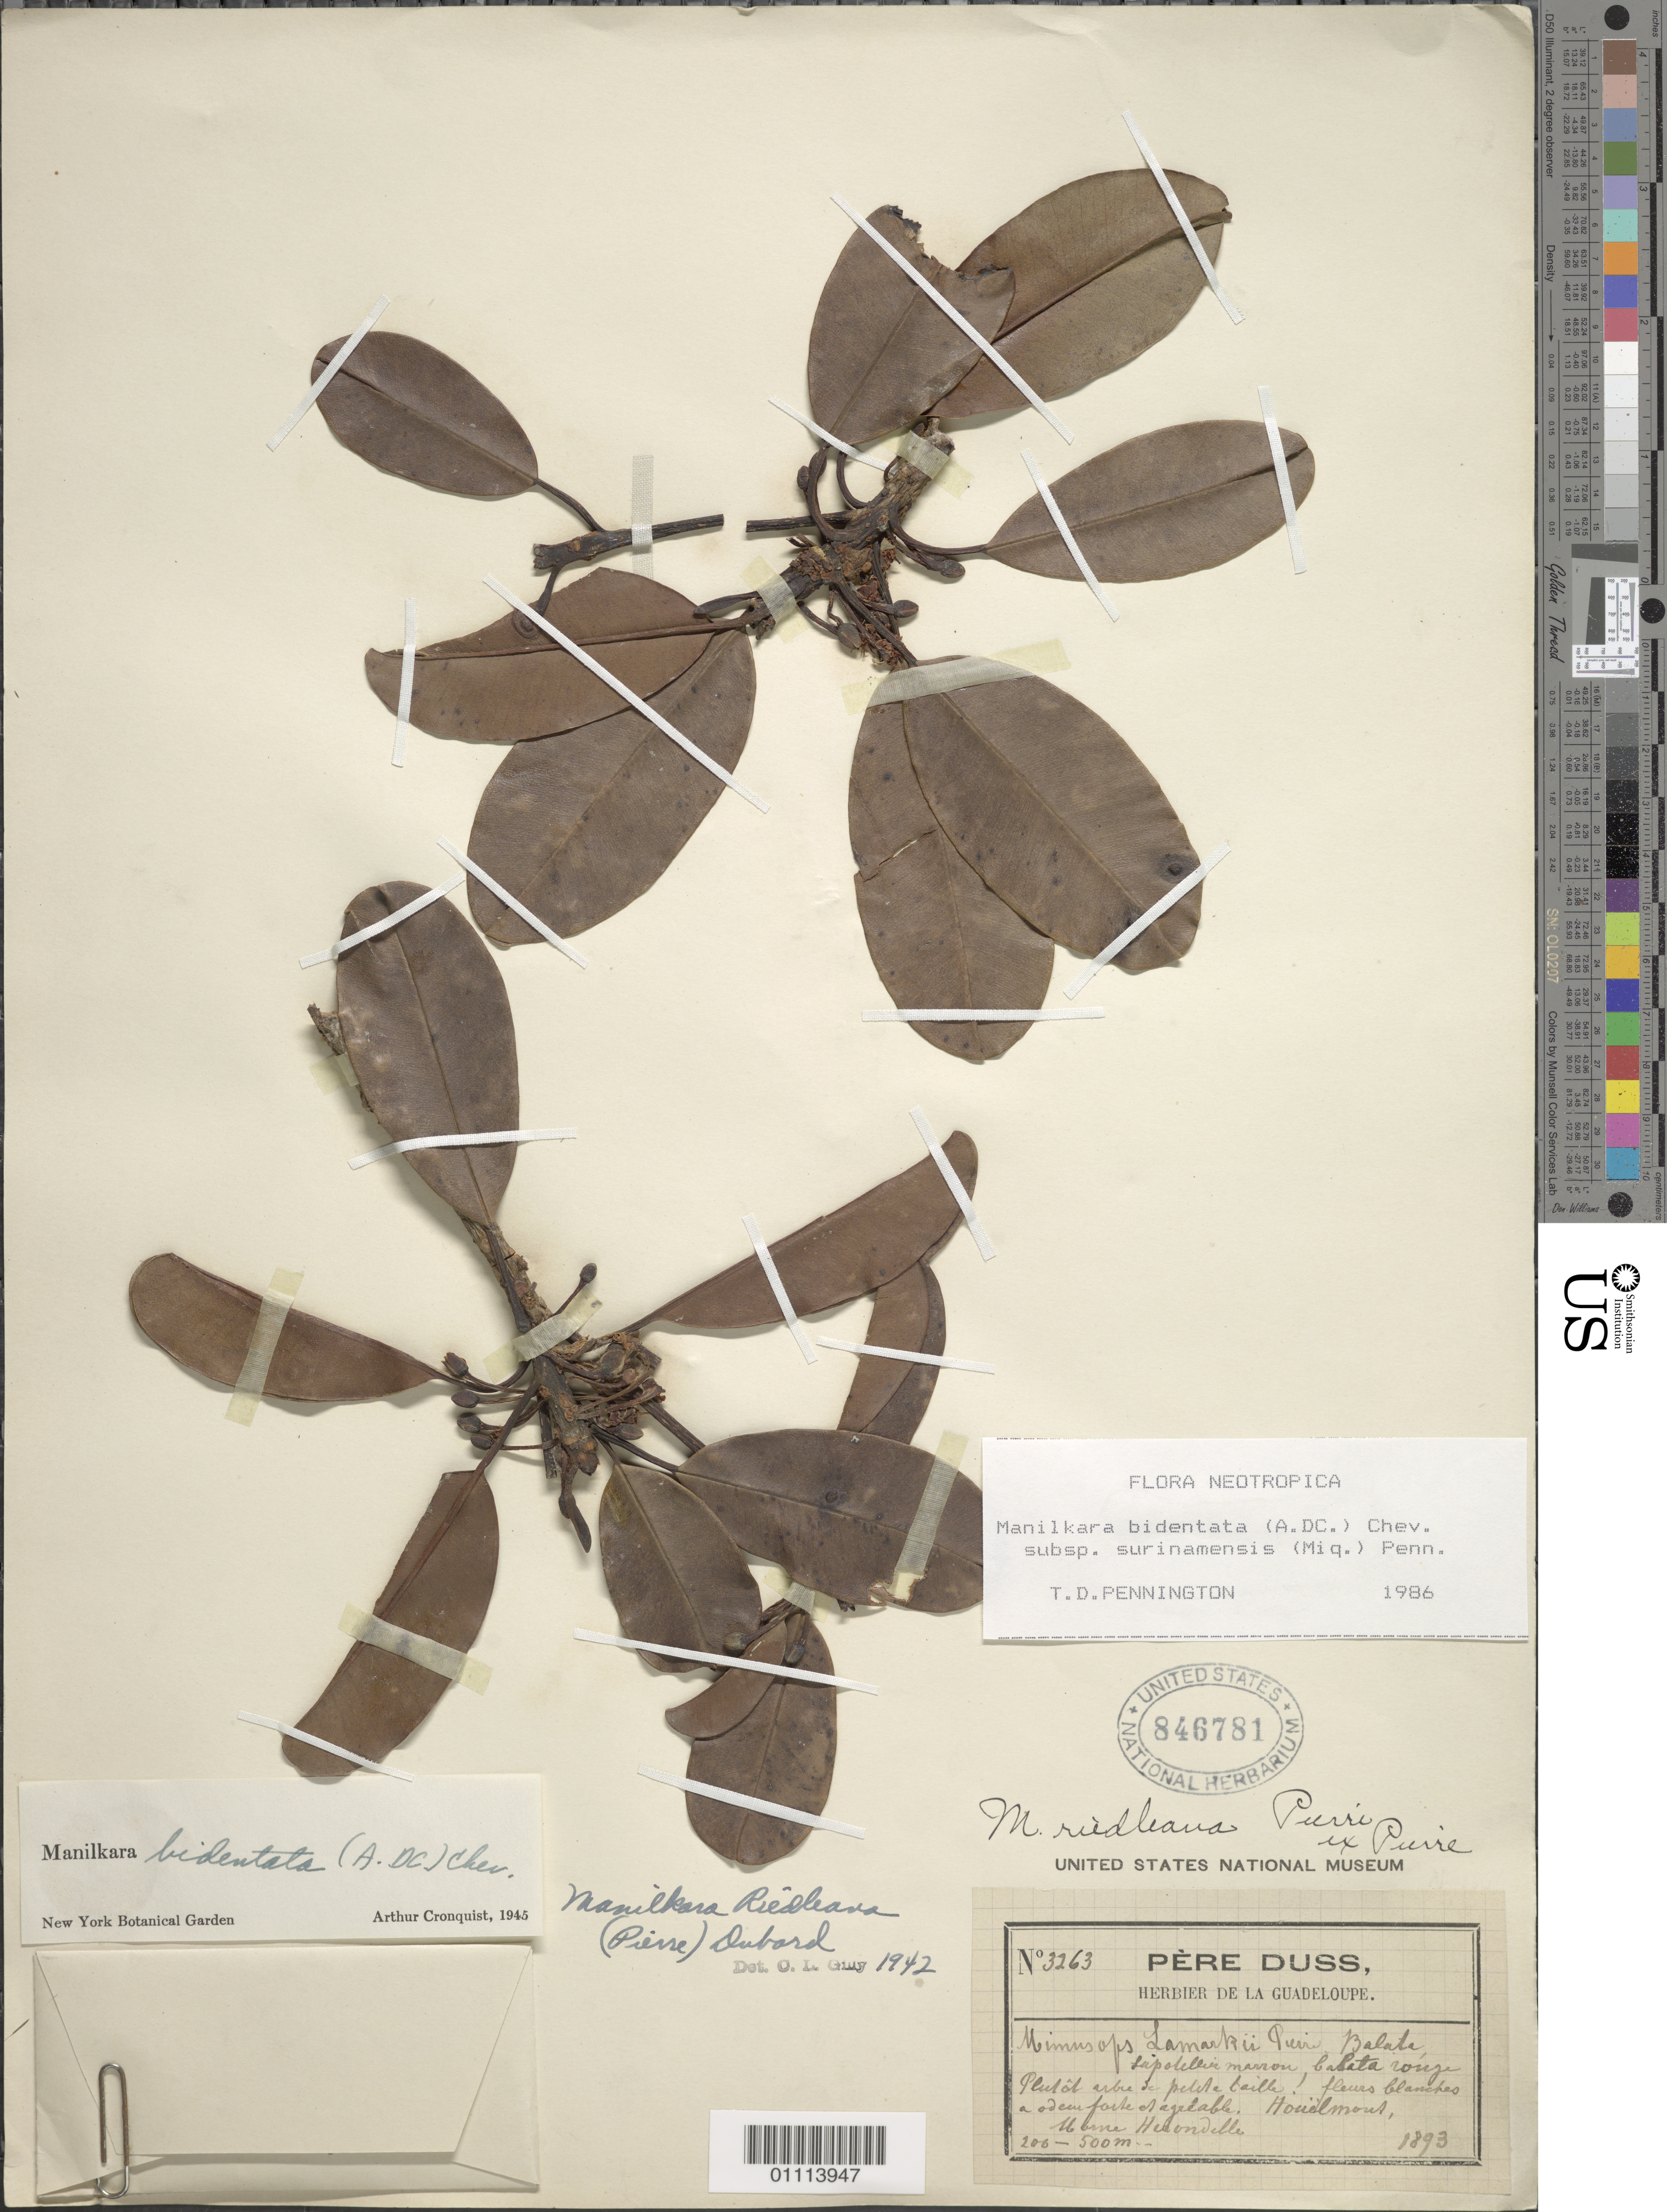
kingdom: Plantae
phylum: Tracheophyta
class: Magnoliopsida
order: Ericales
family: Sapotaceae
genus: Manilkara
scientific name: Manilkara bidentata subsp. bidentata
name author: (A. DC.) A. Chev.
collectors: Père Duss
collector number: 3263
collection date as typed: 1893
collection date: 1893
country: Guadeloupe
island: Basse Terre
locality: Houelmont, Morne Hirondelle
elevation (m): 200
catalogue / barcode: US 846781